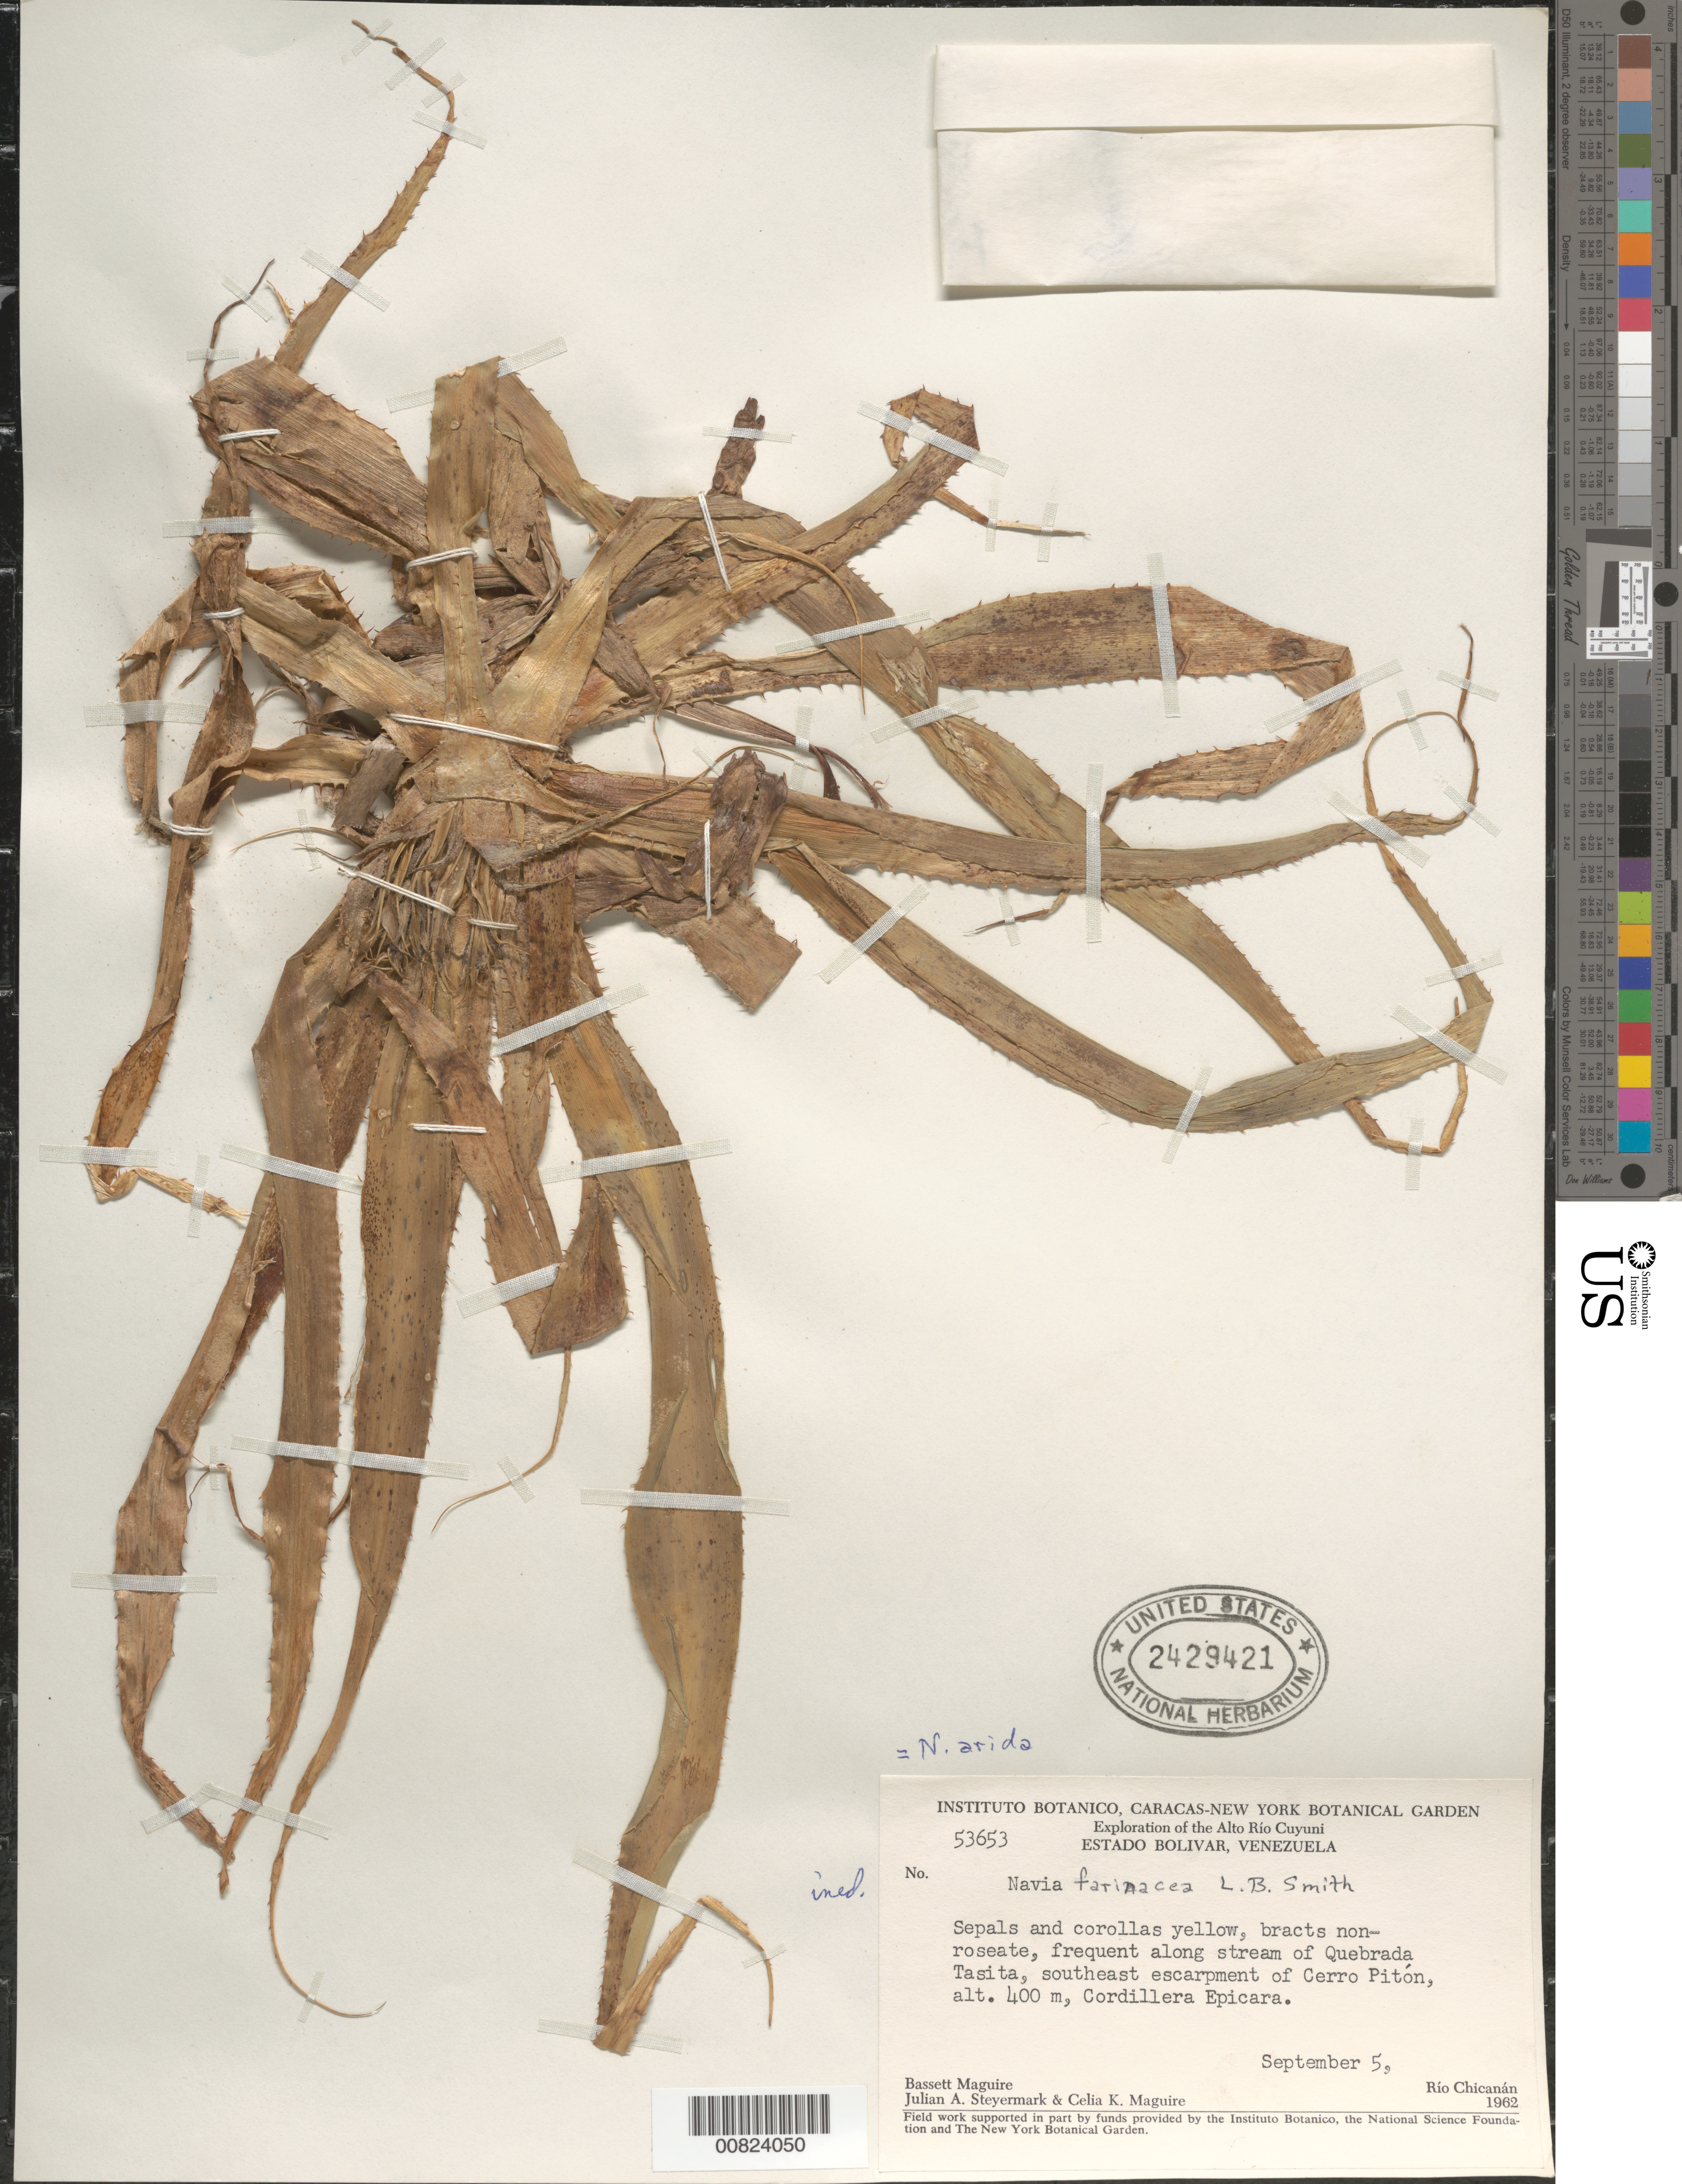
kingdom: Plantae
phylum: Tracheophyta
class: Liliopsida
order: Poales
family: Bromeliaceae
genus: Navia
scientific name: Navia arida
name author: L.B. Sm. & Steyerm.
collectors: B. Maguire, J. Steyermark & C. K. Maguire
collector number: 53653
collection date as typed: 5-Sep-62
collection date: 1962-09-05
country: Venezuela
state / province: Bolívar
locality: Alto Río Cuyuni, Cerro Pitón, SE escarpment, Cordillera Epicara, Quebrada Tasita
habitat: Along stream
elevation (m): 400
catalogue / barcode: US 2429421